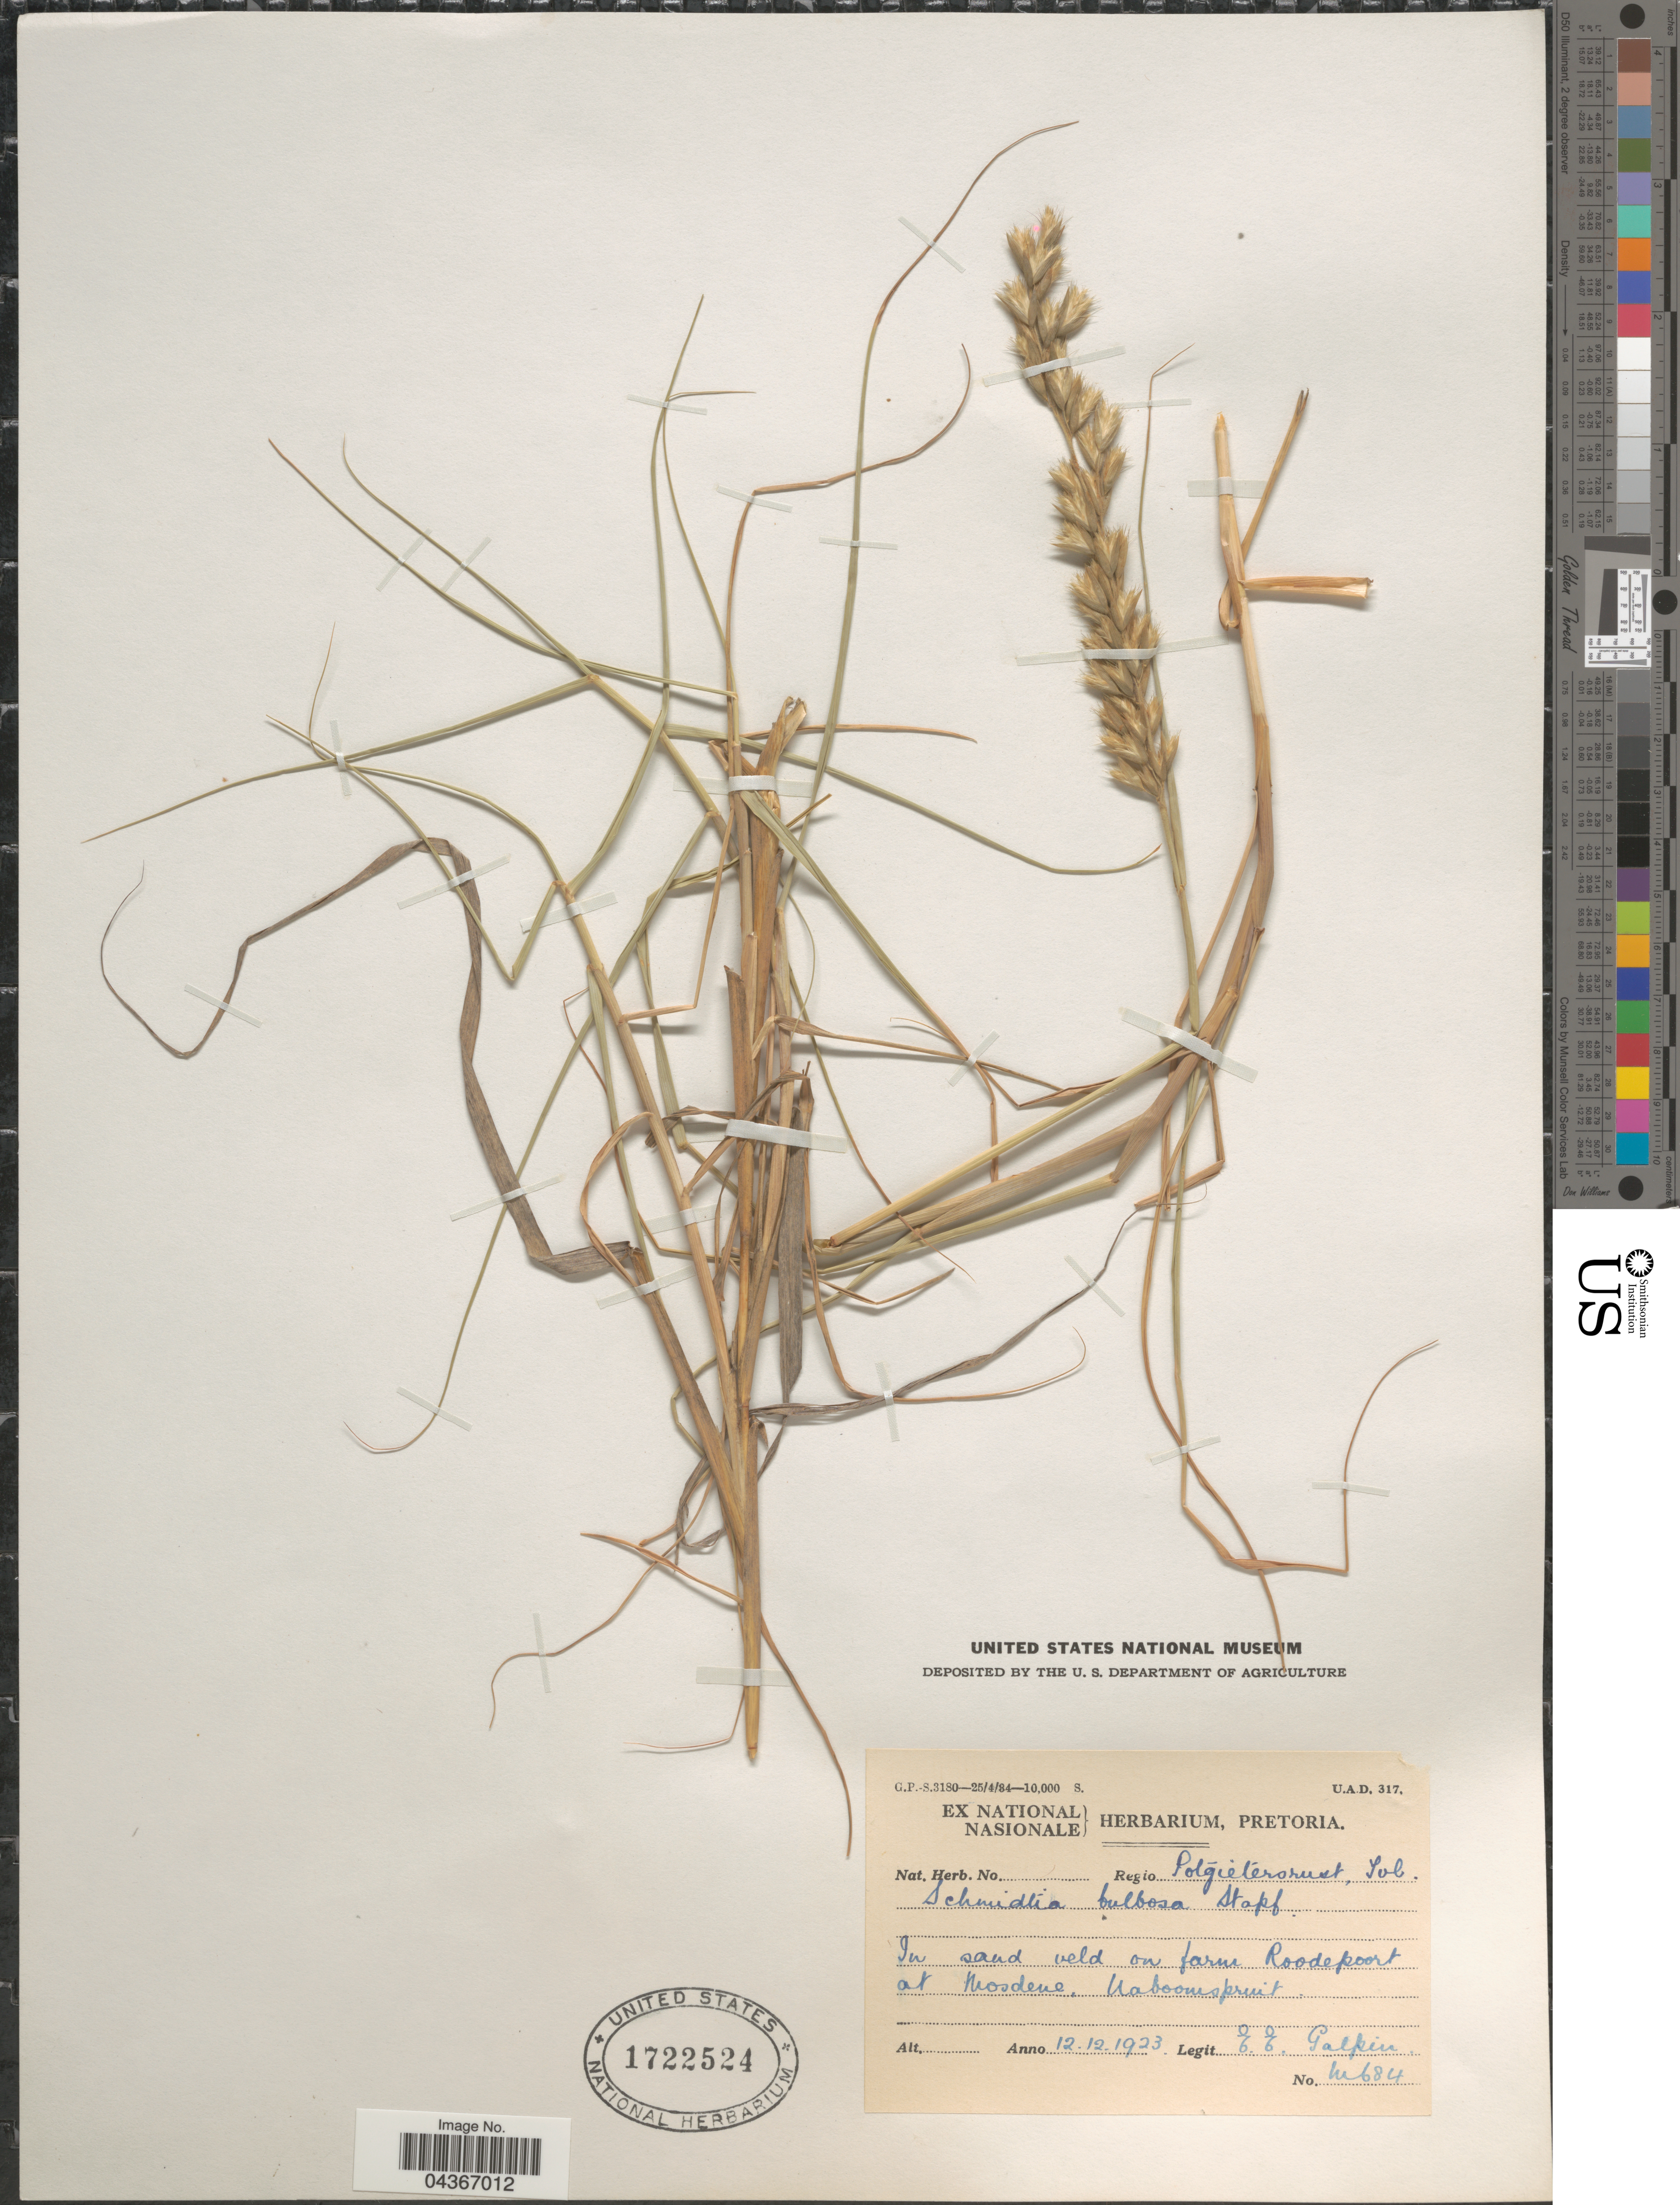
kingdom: Plantae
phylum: Tracheophyta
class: Liliopsida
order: Poales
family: Poaceae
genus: Schmidtia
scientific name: Schmidtia pappophoroides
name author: Steud. ex J.A. Schmidt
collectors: E. Galpin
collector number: M684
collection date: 1923-12-12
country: South Africa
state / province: Limpopo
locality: Regio Potgietersrust, Tvl. In sand veld on farm Roodepoort at Mosdene [interpreted], Naboomspruit.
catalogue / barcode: US 1722524